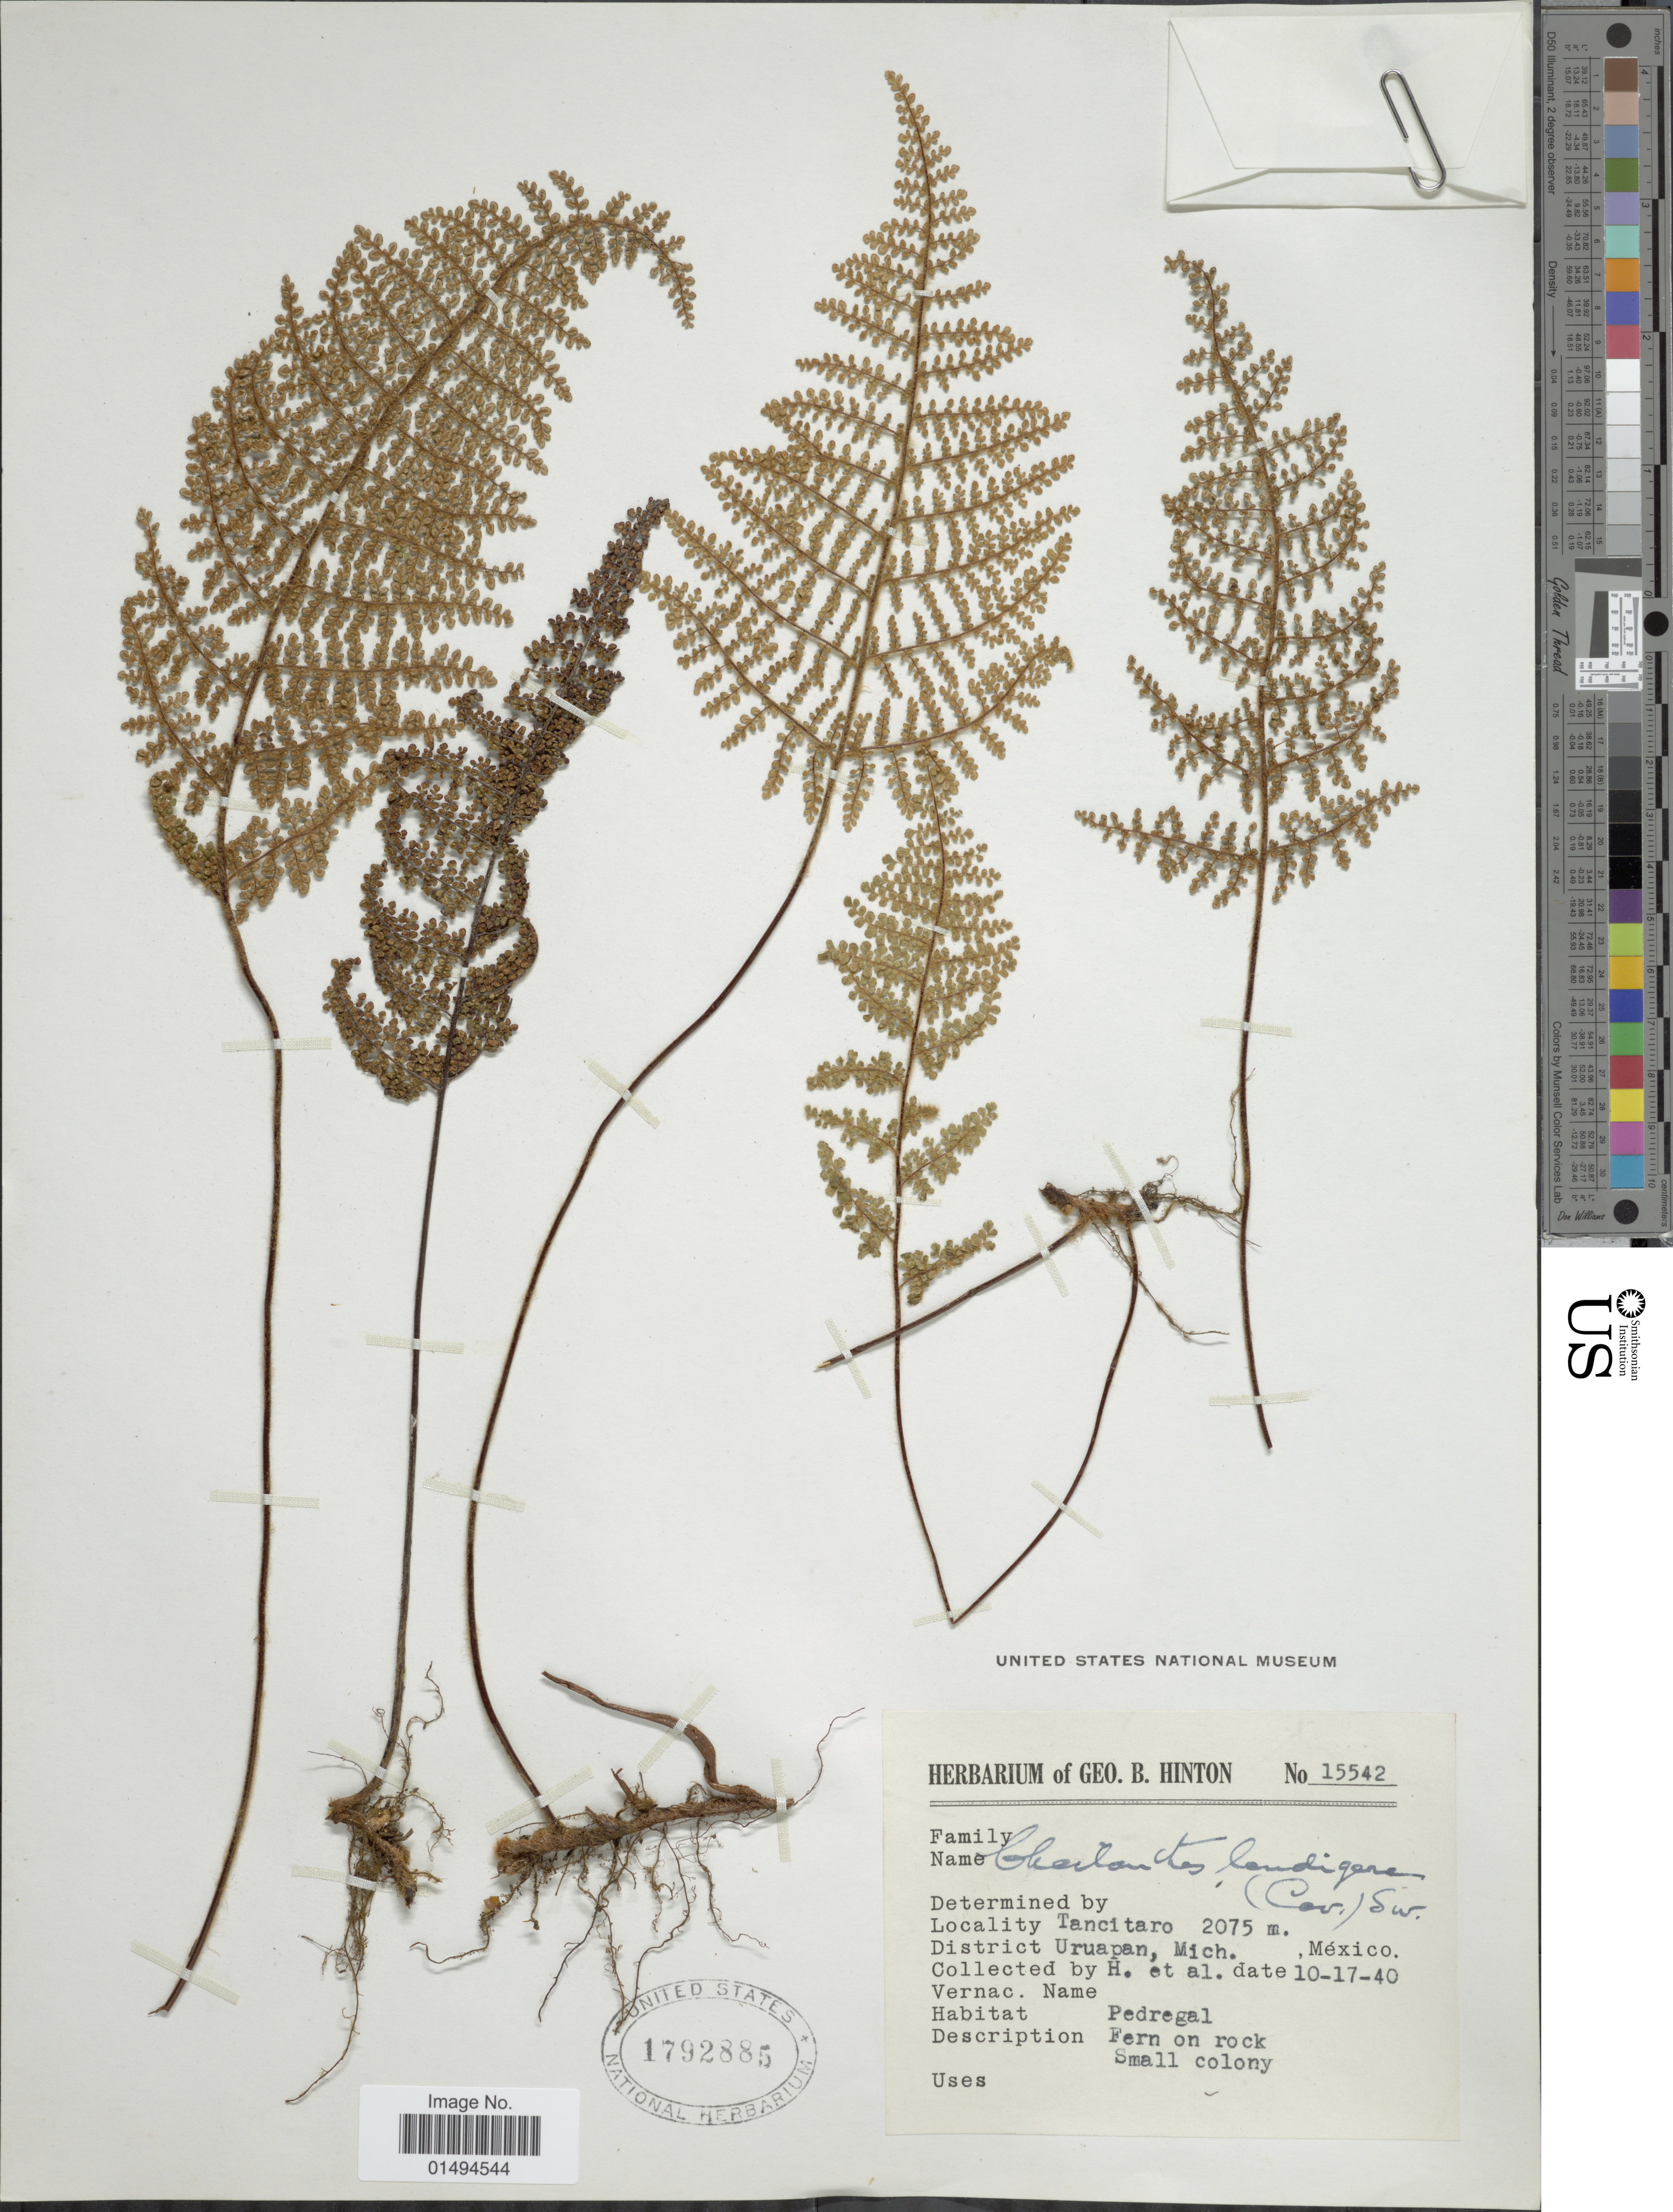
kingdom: Plantae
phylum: Tracheophyta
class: Polypodiopsida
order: Polypodiales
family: Pteridaceae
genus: Myriopteris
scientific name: Myriopteris lendigera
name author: (Cav.) J. Sm.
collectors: G. B. Hinton & et al.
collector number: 15542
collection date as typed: Transcribed d/m/y: 17/10/40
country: Mexico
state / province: Michoacán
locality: Tancitaro, Uruapan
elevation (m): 2075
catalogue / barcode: US 1792885